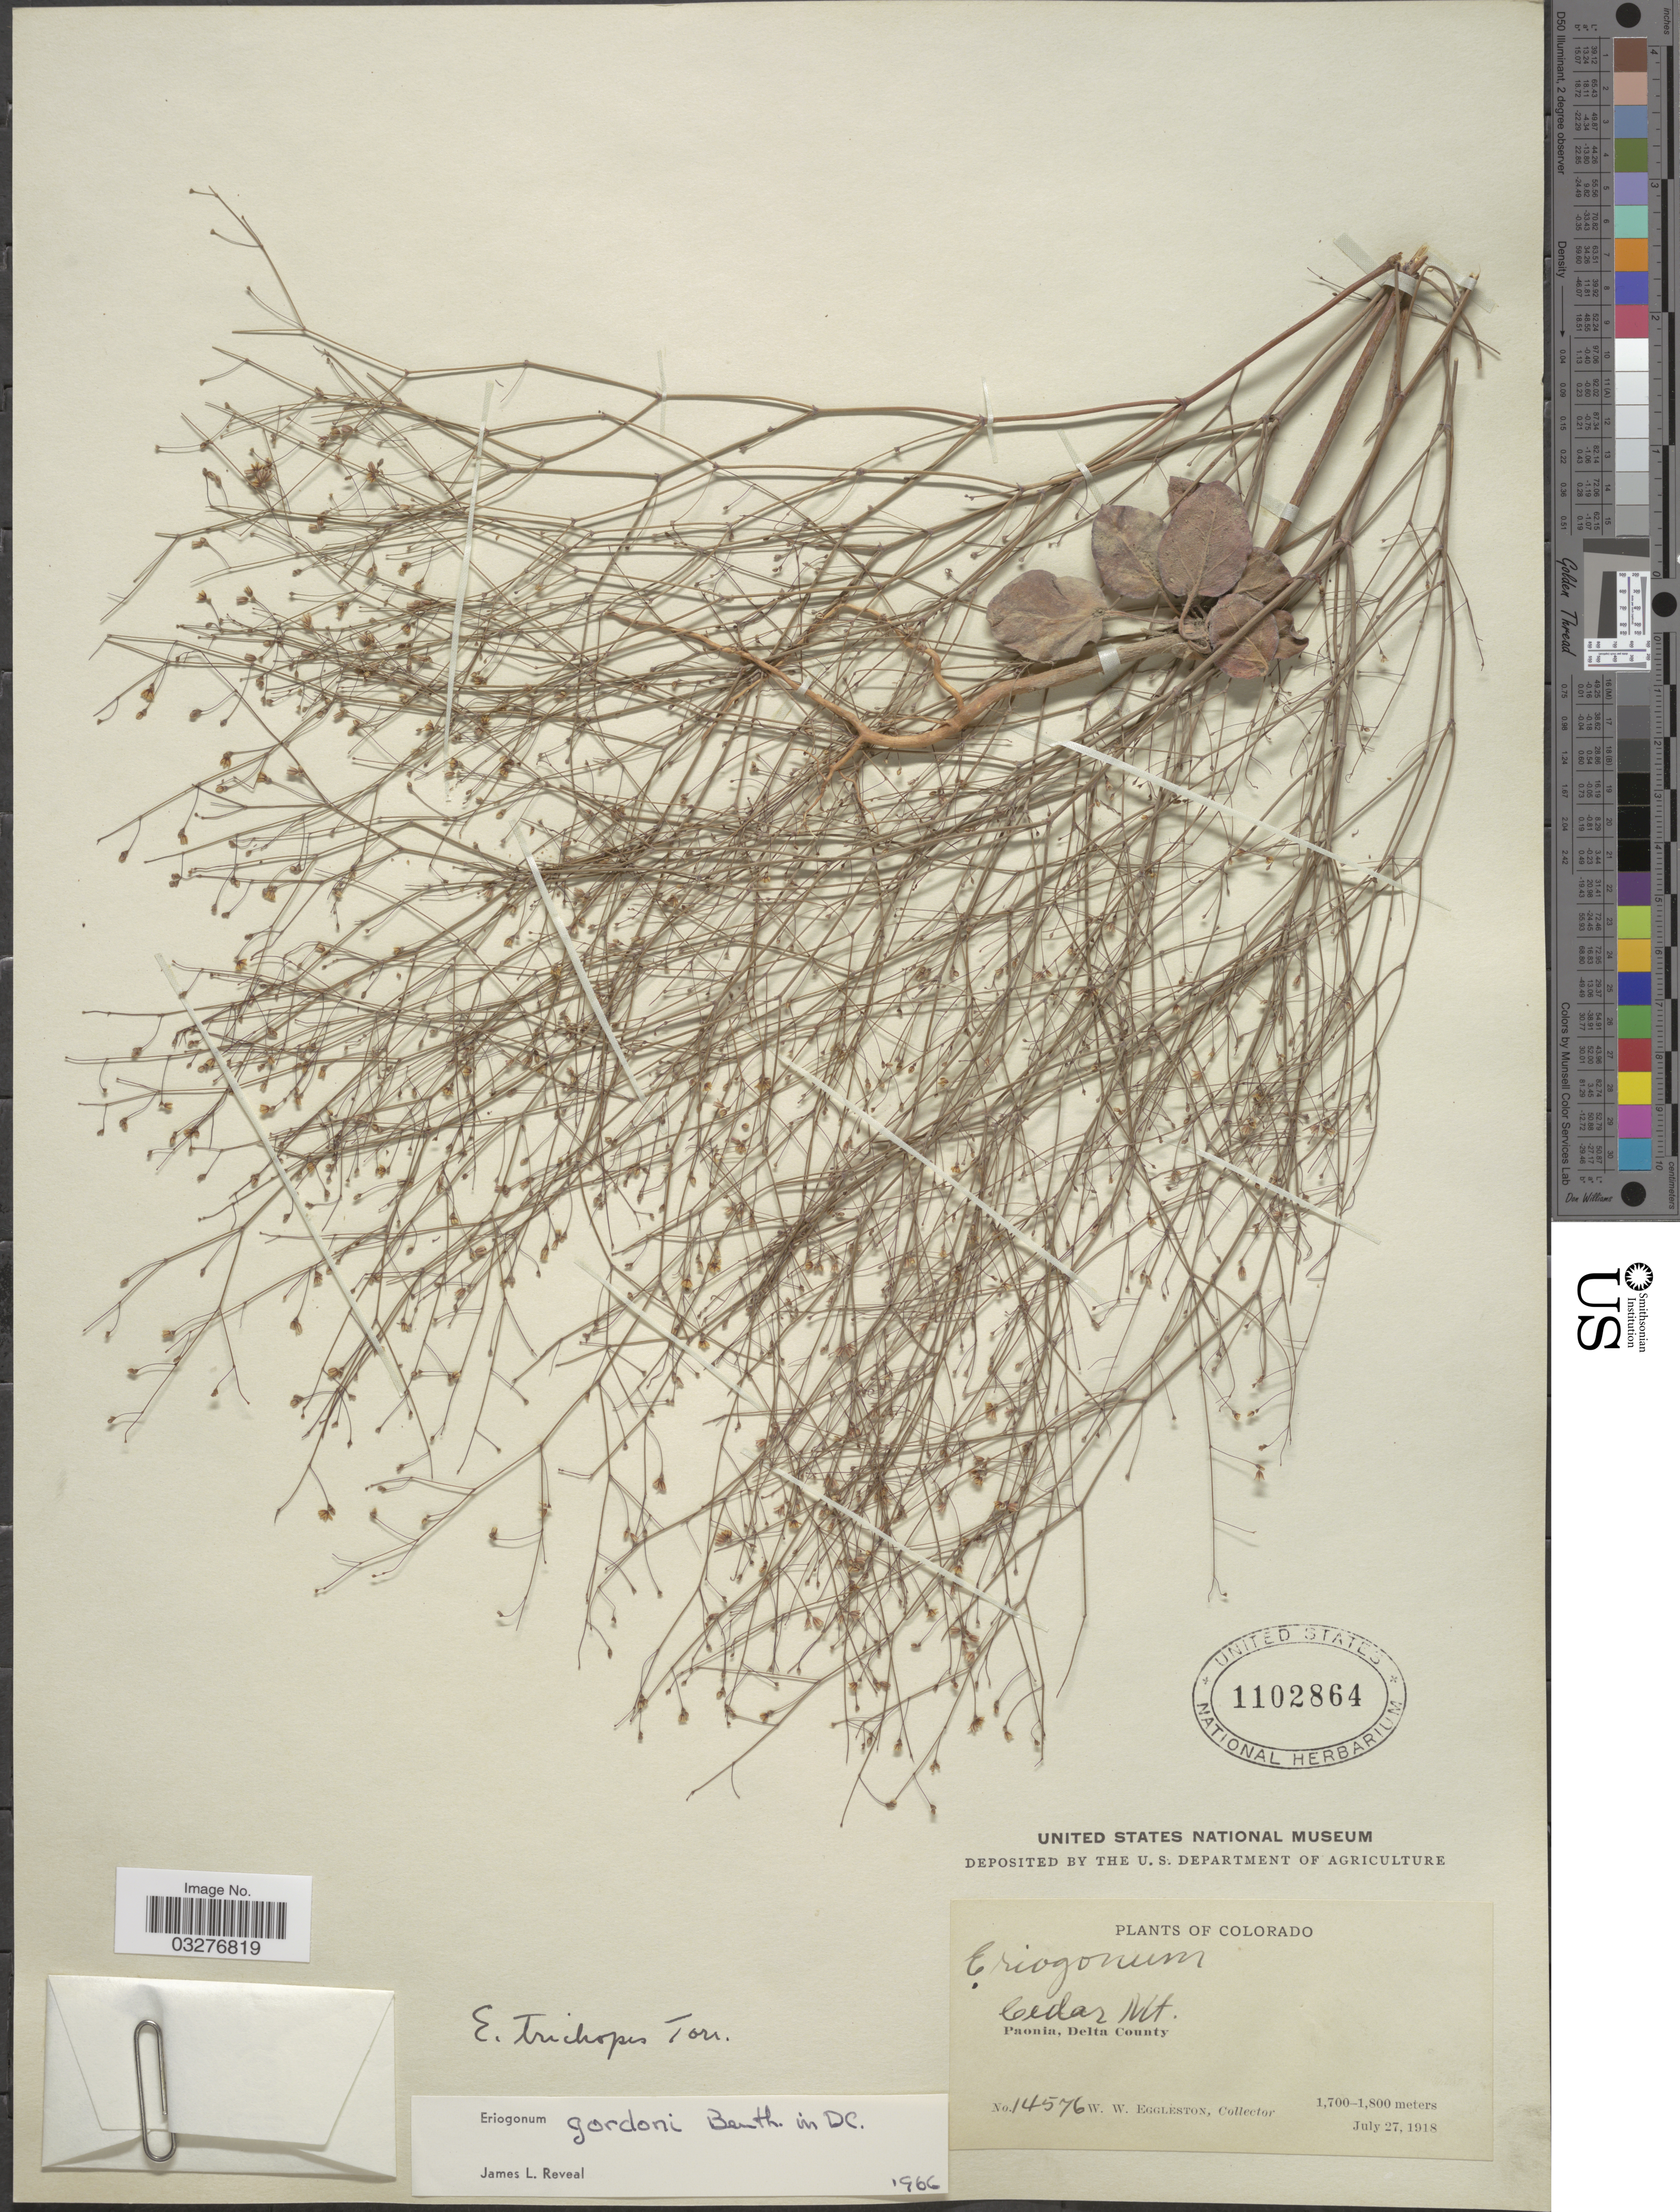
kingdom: Plantae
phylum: Tracheophyta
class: Magnoliopsida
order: Caryophyllales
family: Polygonaceae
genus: Eriogonum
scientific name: Eriogonum gordonii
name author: Benth.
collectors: W. W. Eggleston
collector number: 14576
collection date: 1918-07-27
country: United States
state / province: Colorado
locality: Cedar Mt. Paonia, Delta County.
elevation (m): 1700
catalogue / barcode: US 1102864